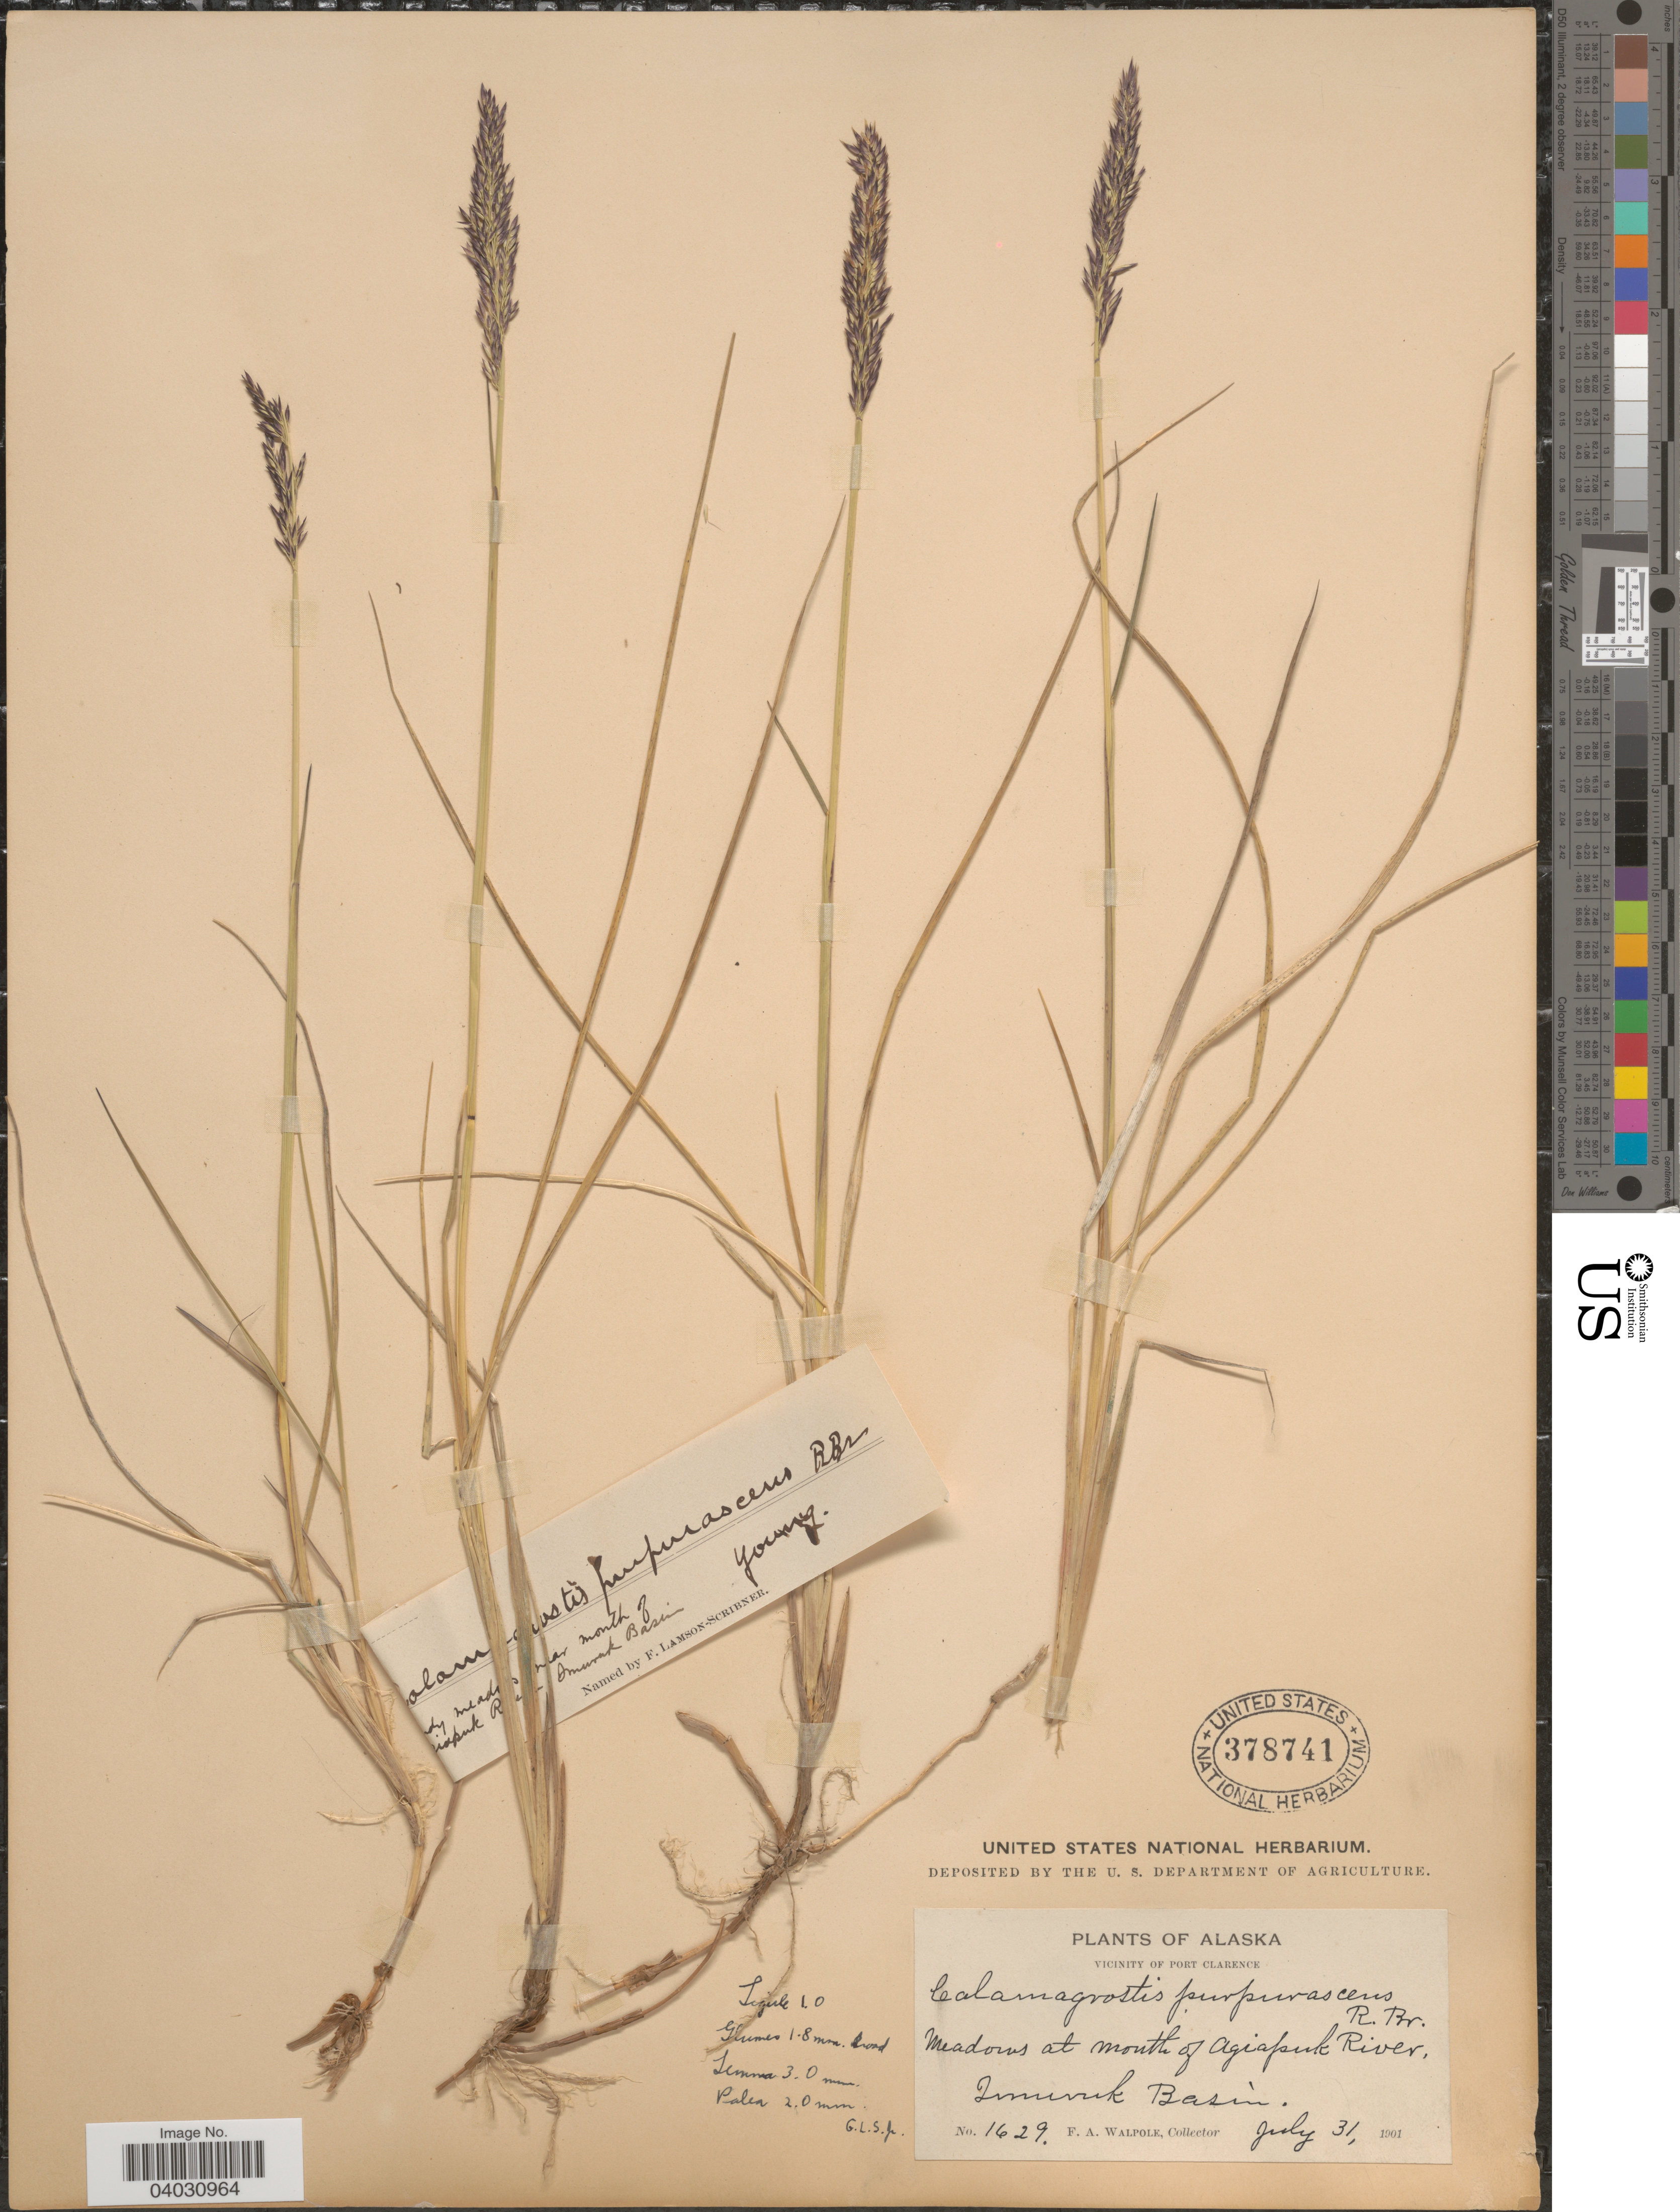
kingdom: Plantae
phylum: Tracheophyta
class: Liliopsida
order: Poales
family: Poaceae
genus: Calamagrostis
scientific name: Calamagrostis sp.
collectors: F. Walpole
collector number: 1629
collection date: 1901-07-31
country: United States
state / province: Alaska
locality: Vicinity of Port Clarence. Meadows at mouth of Agiapuk River, Imuruk Basin.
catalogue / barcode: US 378741